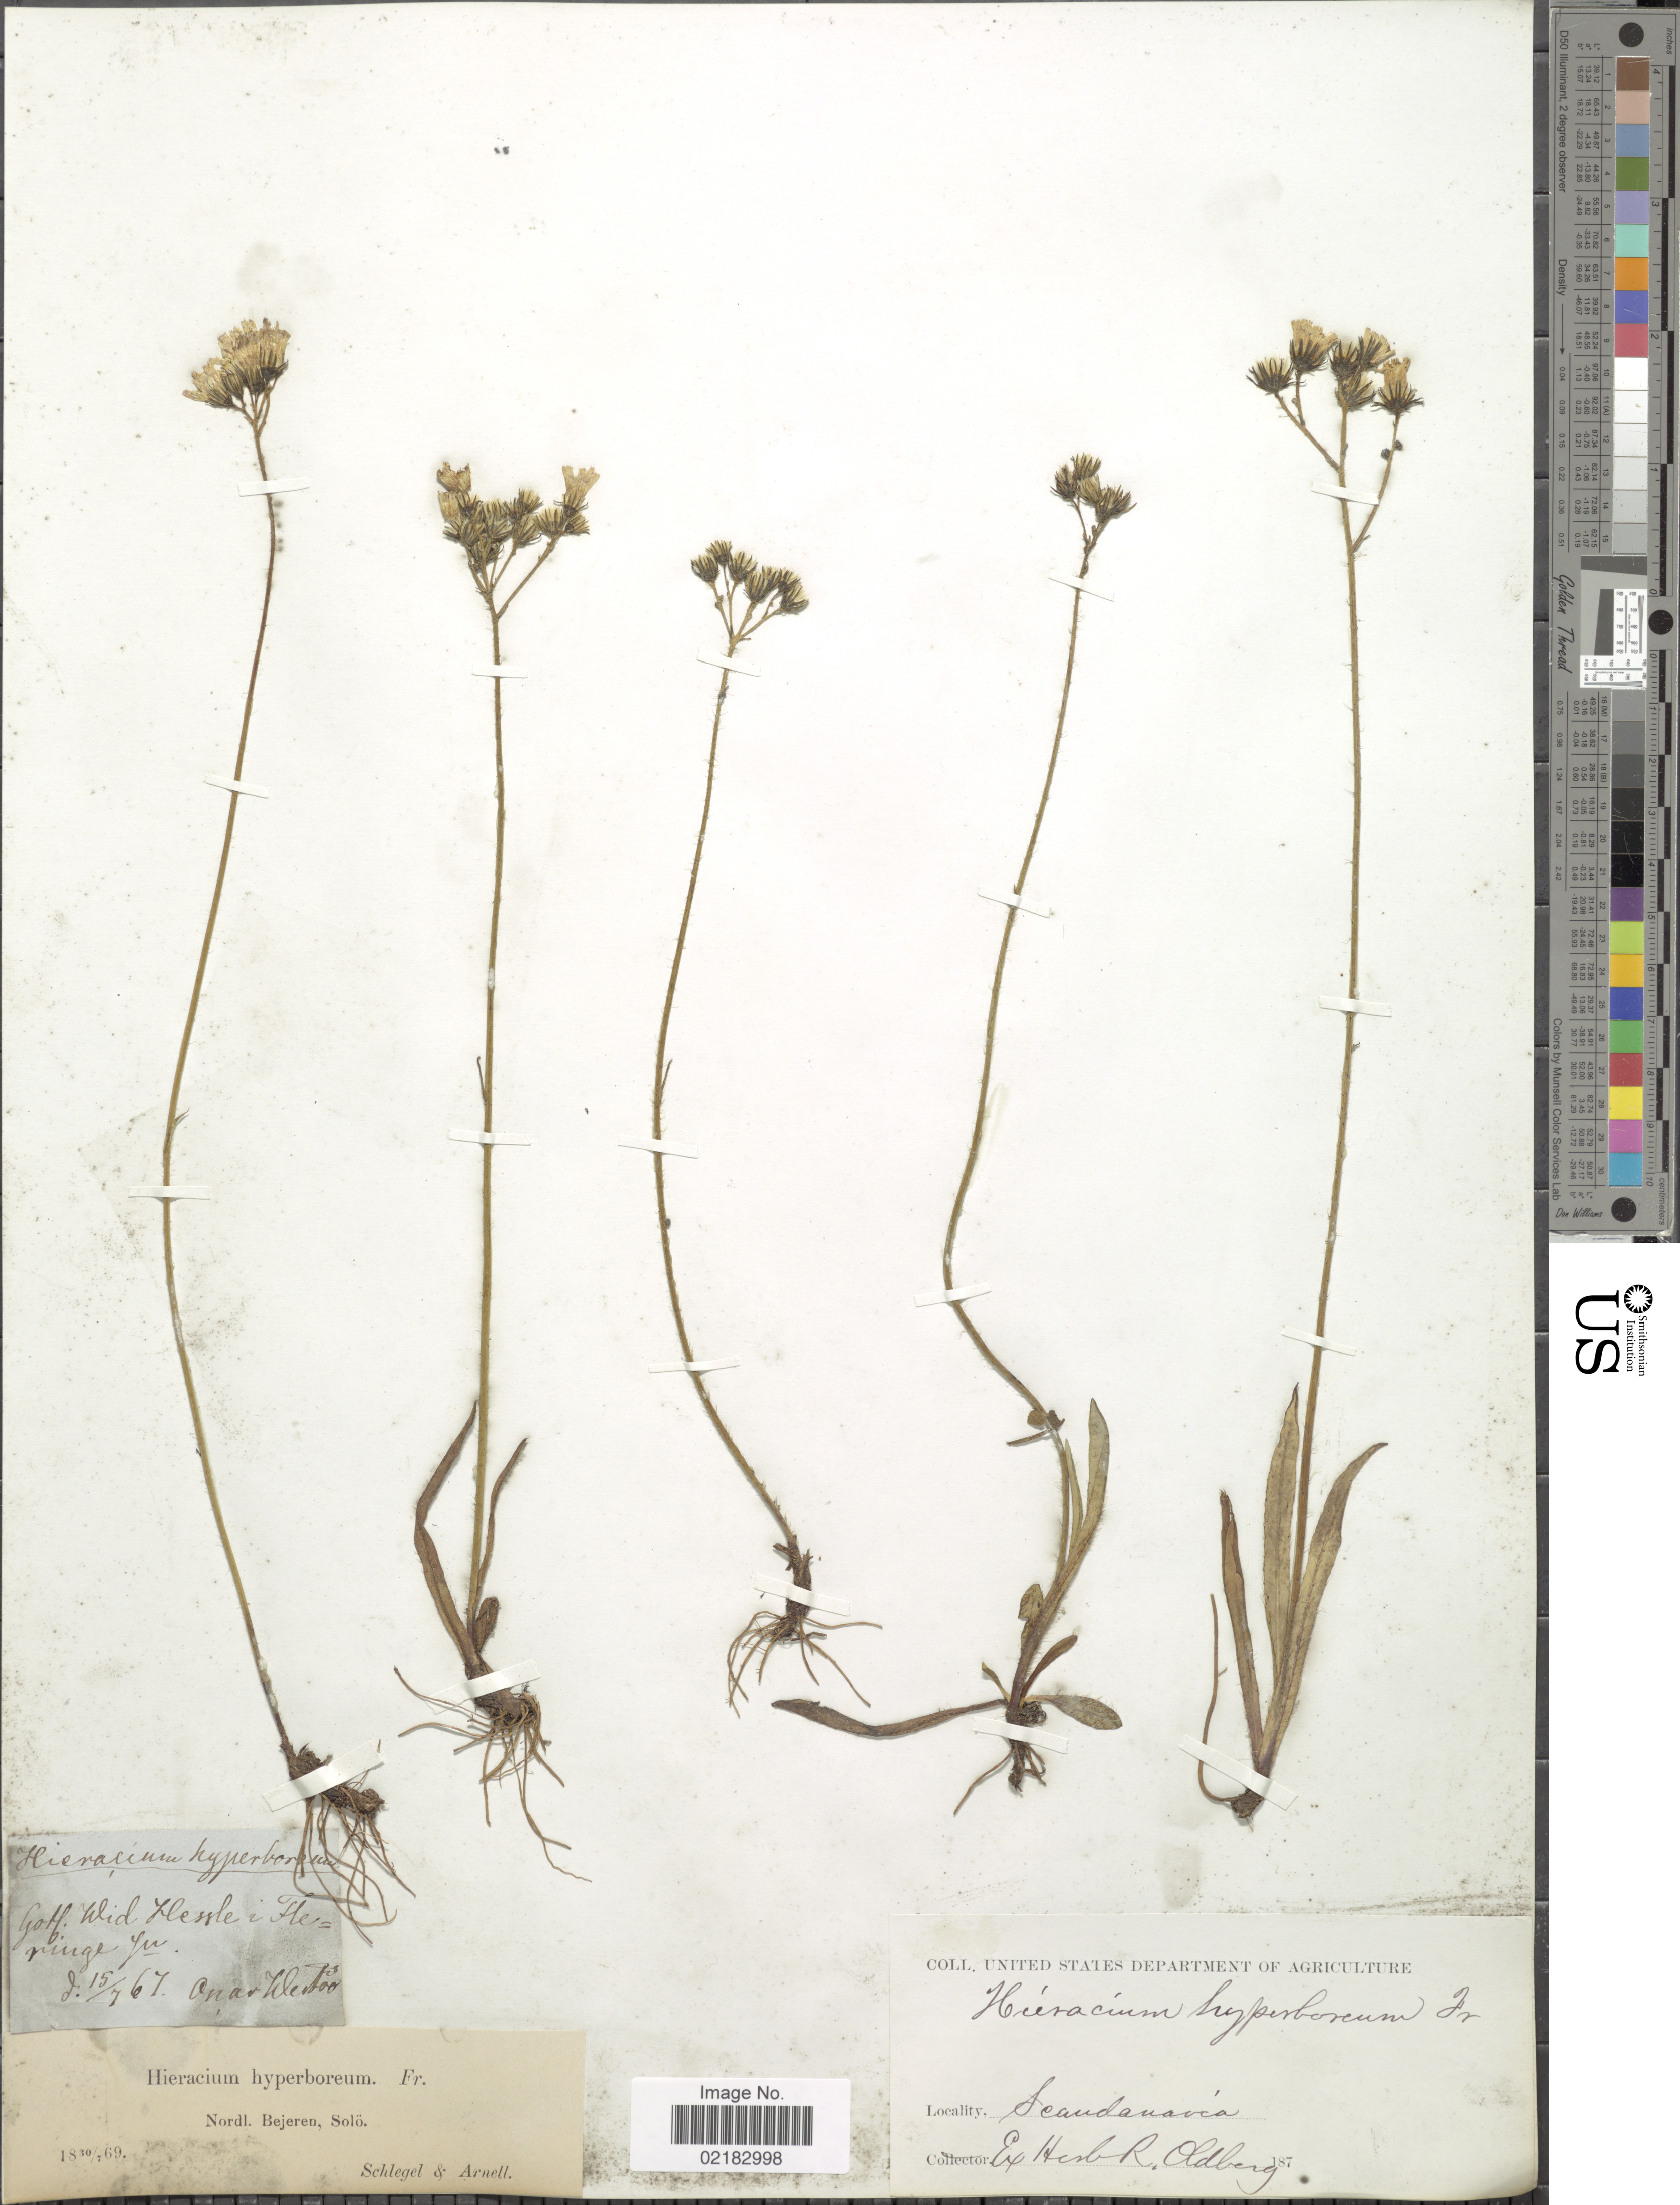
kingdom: Plantae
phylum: Tracheophyta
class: Magnoliopsida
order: Asterales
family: Asteraceae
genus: Hieracium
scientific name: Hieracium hyperboreum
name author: Fr.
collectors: O. Westöö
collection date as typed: Transcribed d/m/y: 15/7/67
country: Sweden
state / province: Gotland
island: Gotland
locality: Gotl. Wid Klessle i Fleringe sn. [interpreted]